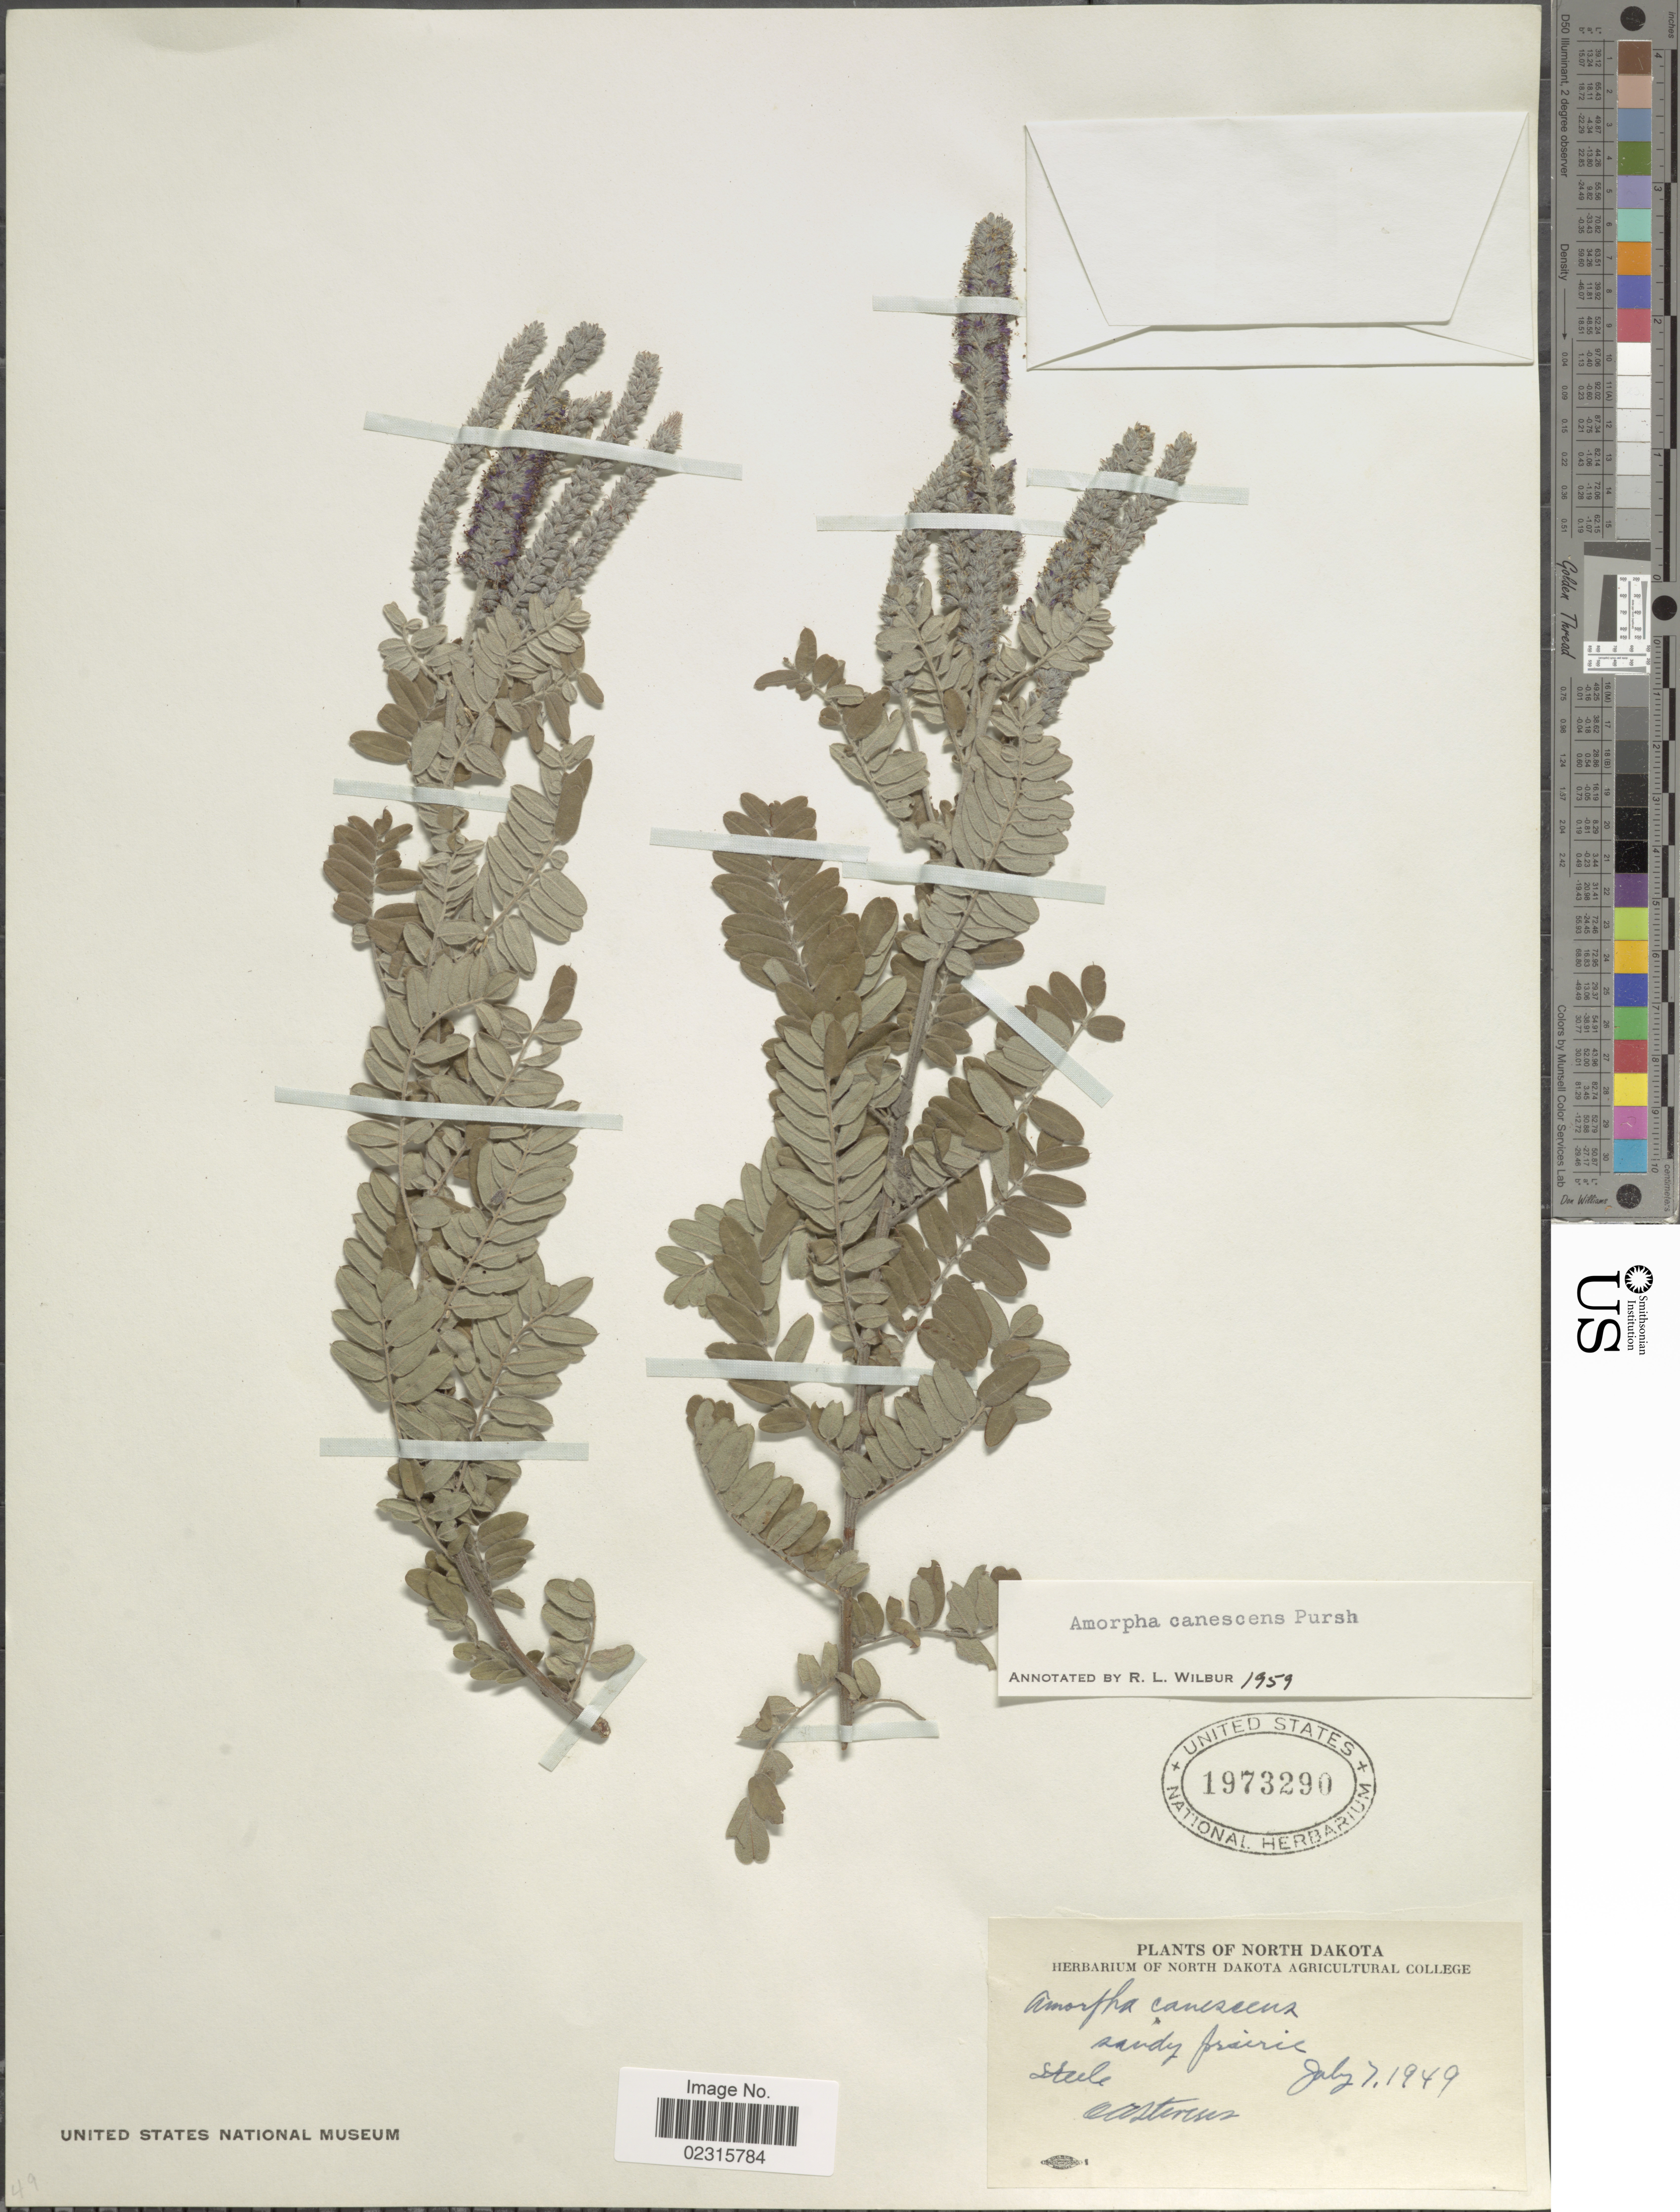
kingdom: Plantae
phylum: Tracheophyta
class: Magnoliopsida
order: Fabales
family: Fabaceae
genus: Amorpha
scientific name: Amorpha canescens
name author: Pursh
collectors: O. A. Stevens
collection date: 1949-07-07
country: United States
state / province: North Dakota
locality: Steele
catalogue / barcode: US 1973290